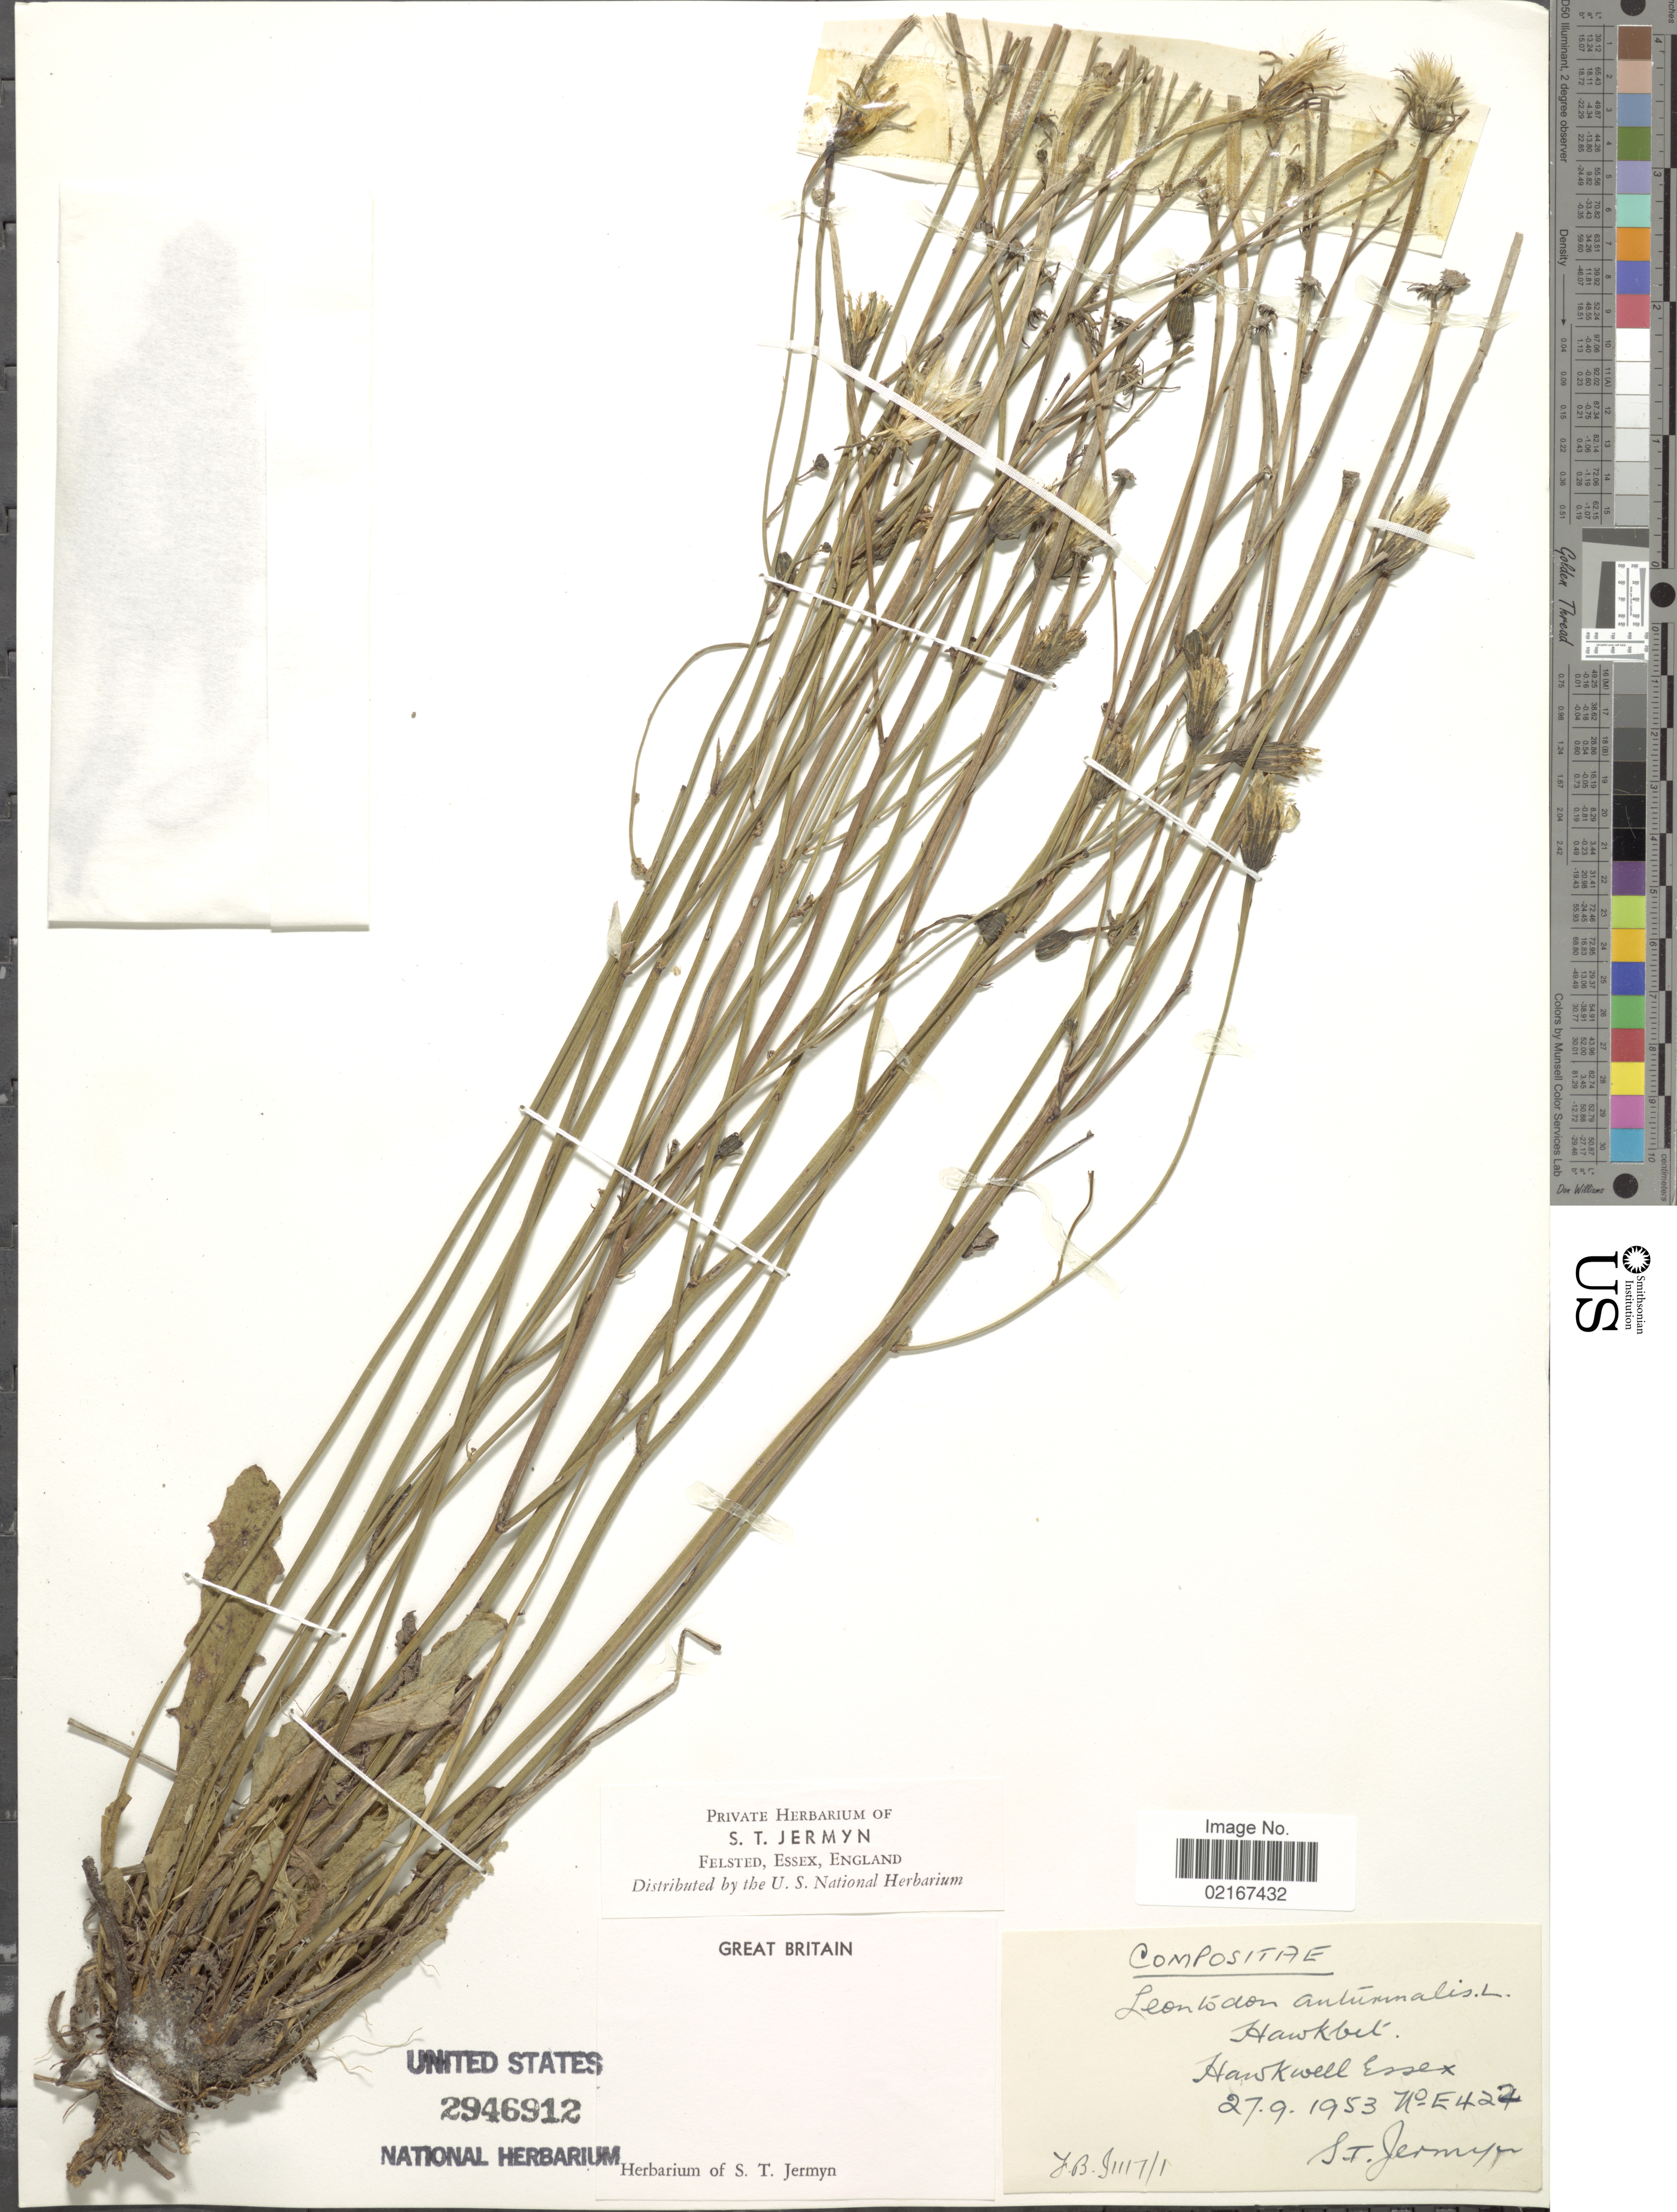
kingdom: Plantae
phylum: Tracheophyta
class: Magnoliopsida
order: Asterales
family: Asteraceae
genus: Scorzoneroides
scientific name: Scorzoneroides autumnalis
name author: (L.) Moench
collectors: S. Jermyn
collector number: E422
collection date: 1953-09-27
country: United Kingdom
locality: Great Brtitain, Hawkwell Essex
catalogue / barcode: US 2946912